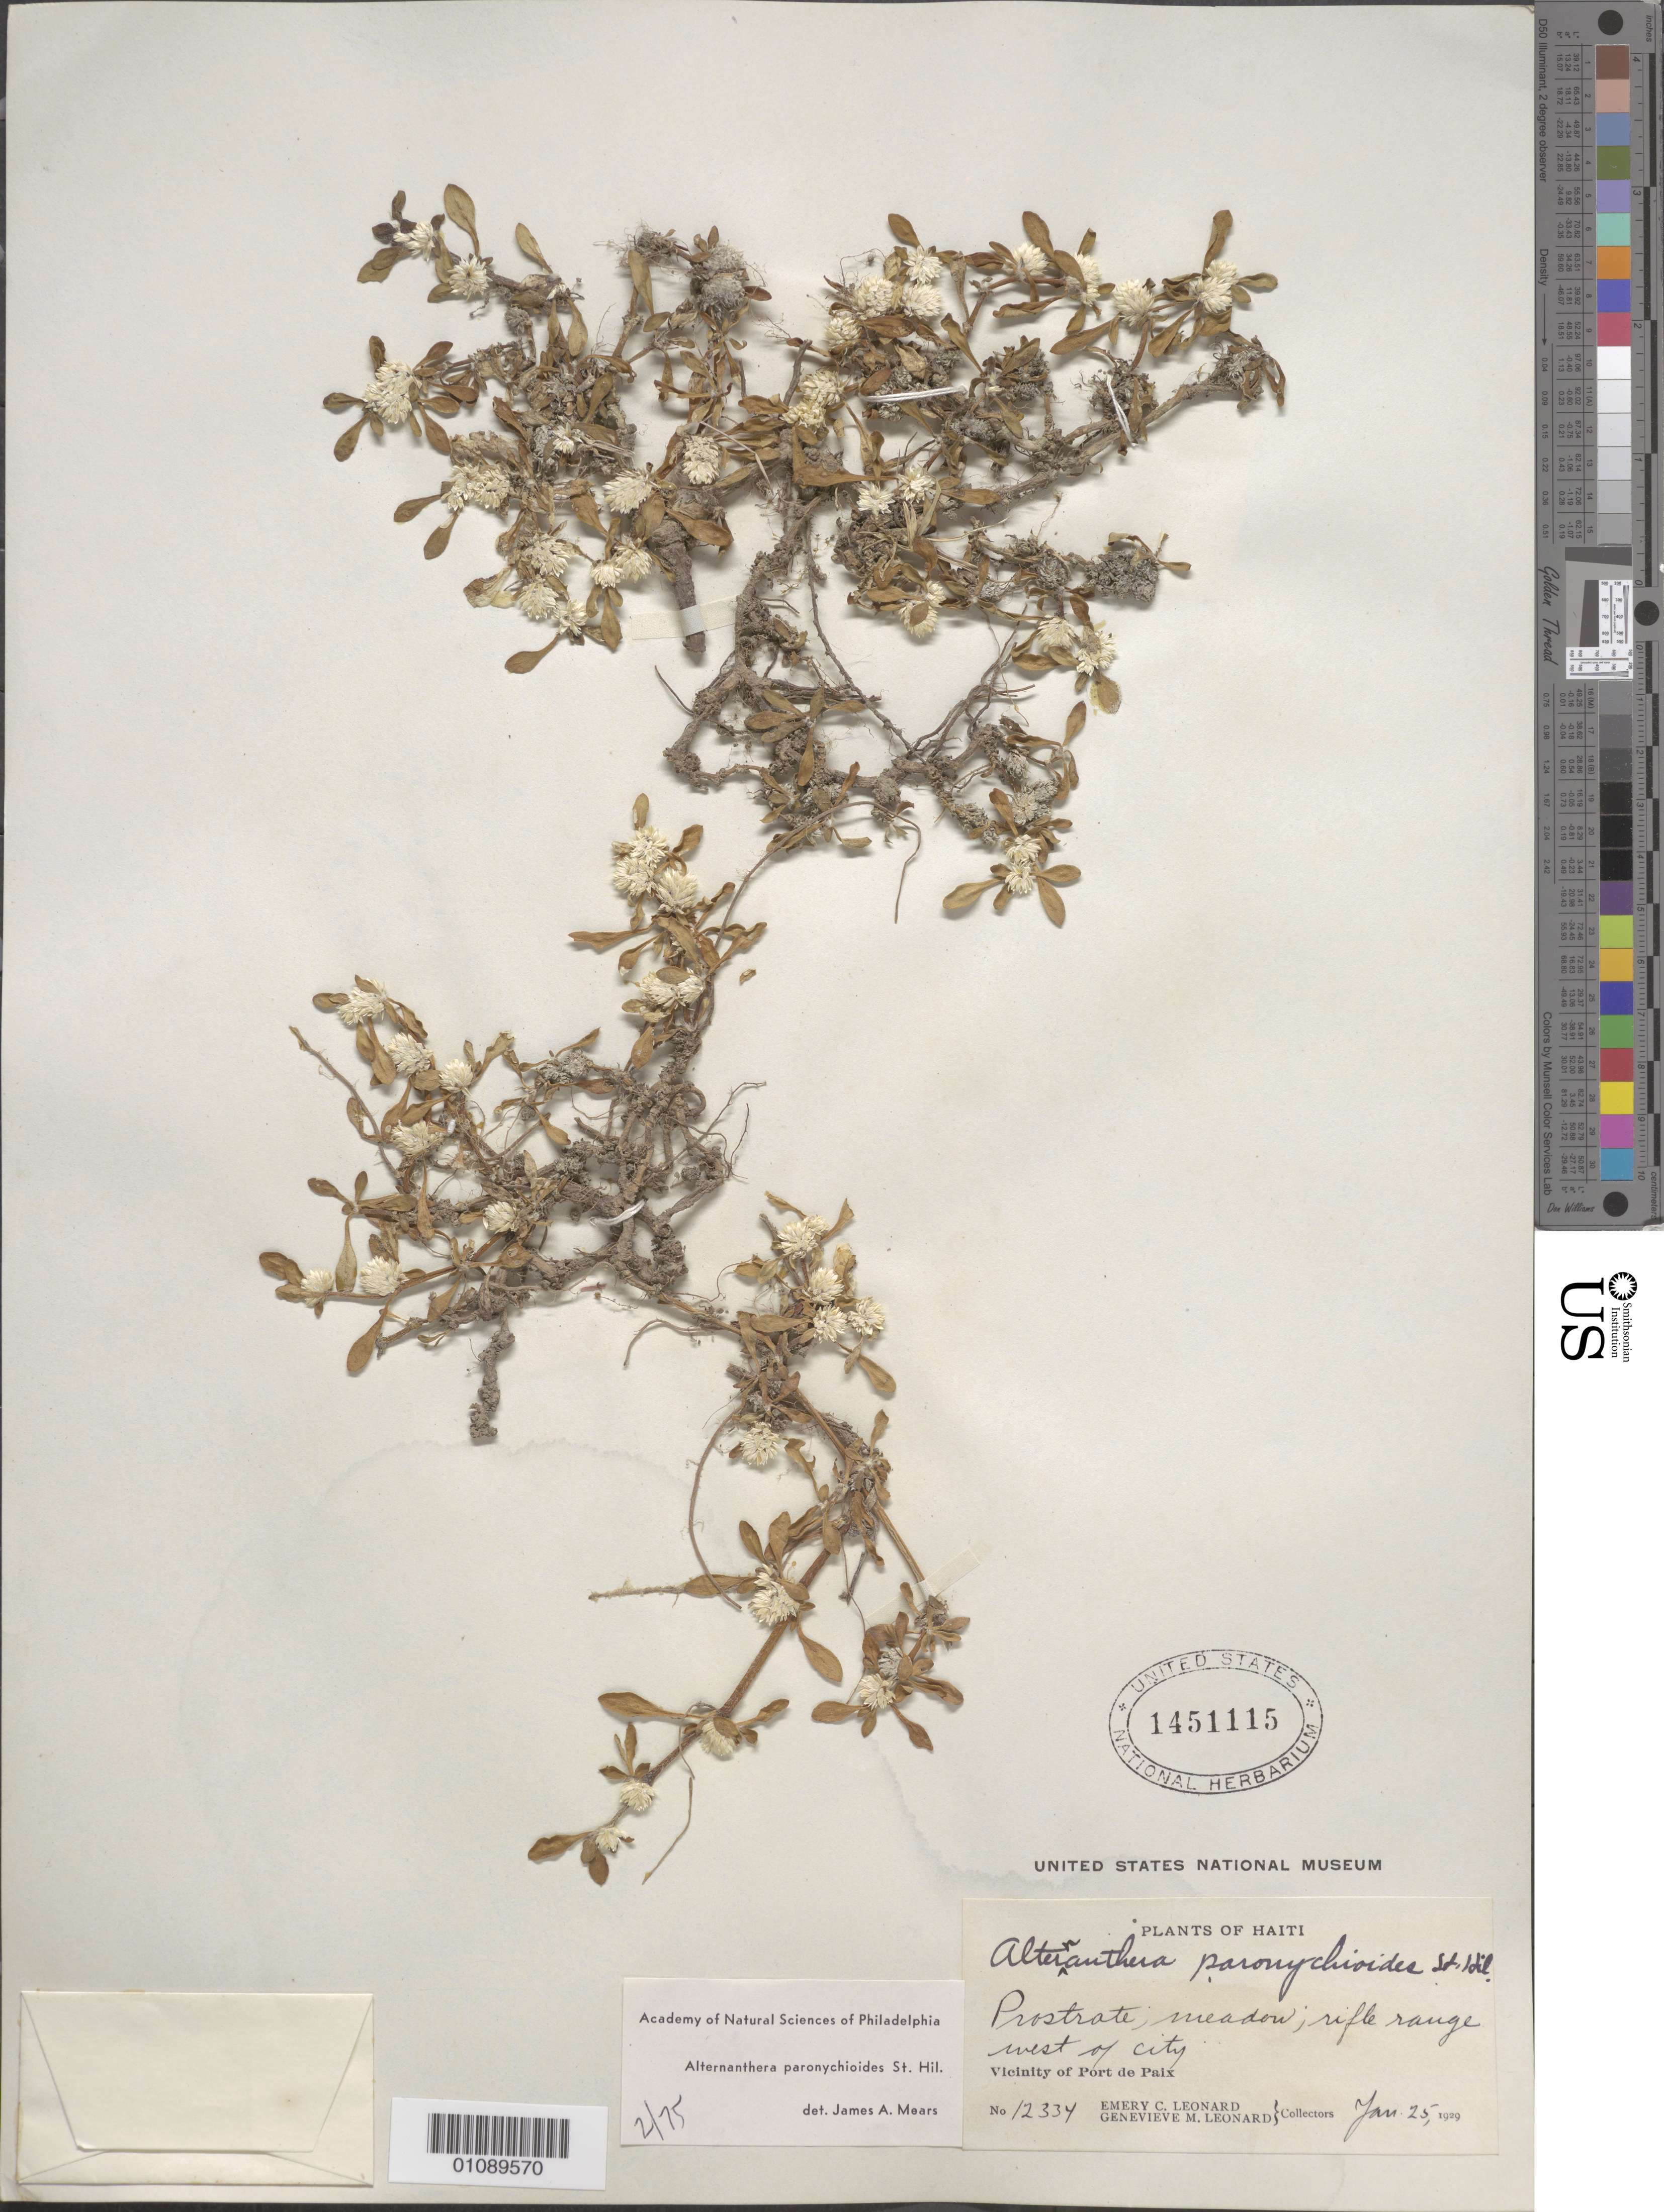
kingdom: Plantae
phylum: Tracheophyta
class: Magnoliopsida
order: Caryophyllales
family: Amaranthaceae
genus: Alternanthera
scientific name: Alternanthera paronychioides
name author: A. St.-Hil.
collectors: E. C. Leonard & G. M. Leonard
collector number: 12334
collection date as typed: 25 Jan 1929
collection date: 1929-01-25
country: Haiti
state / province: Nord-Óuest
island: Hispaniola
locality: Vicinity of Port de Paix, rifle range W of city.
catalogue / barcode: US 1451115